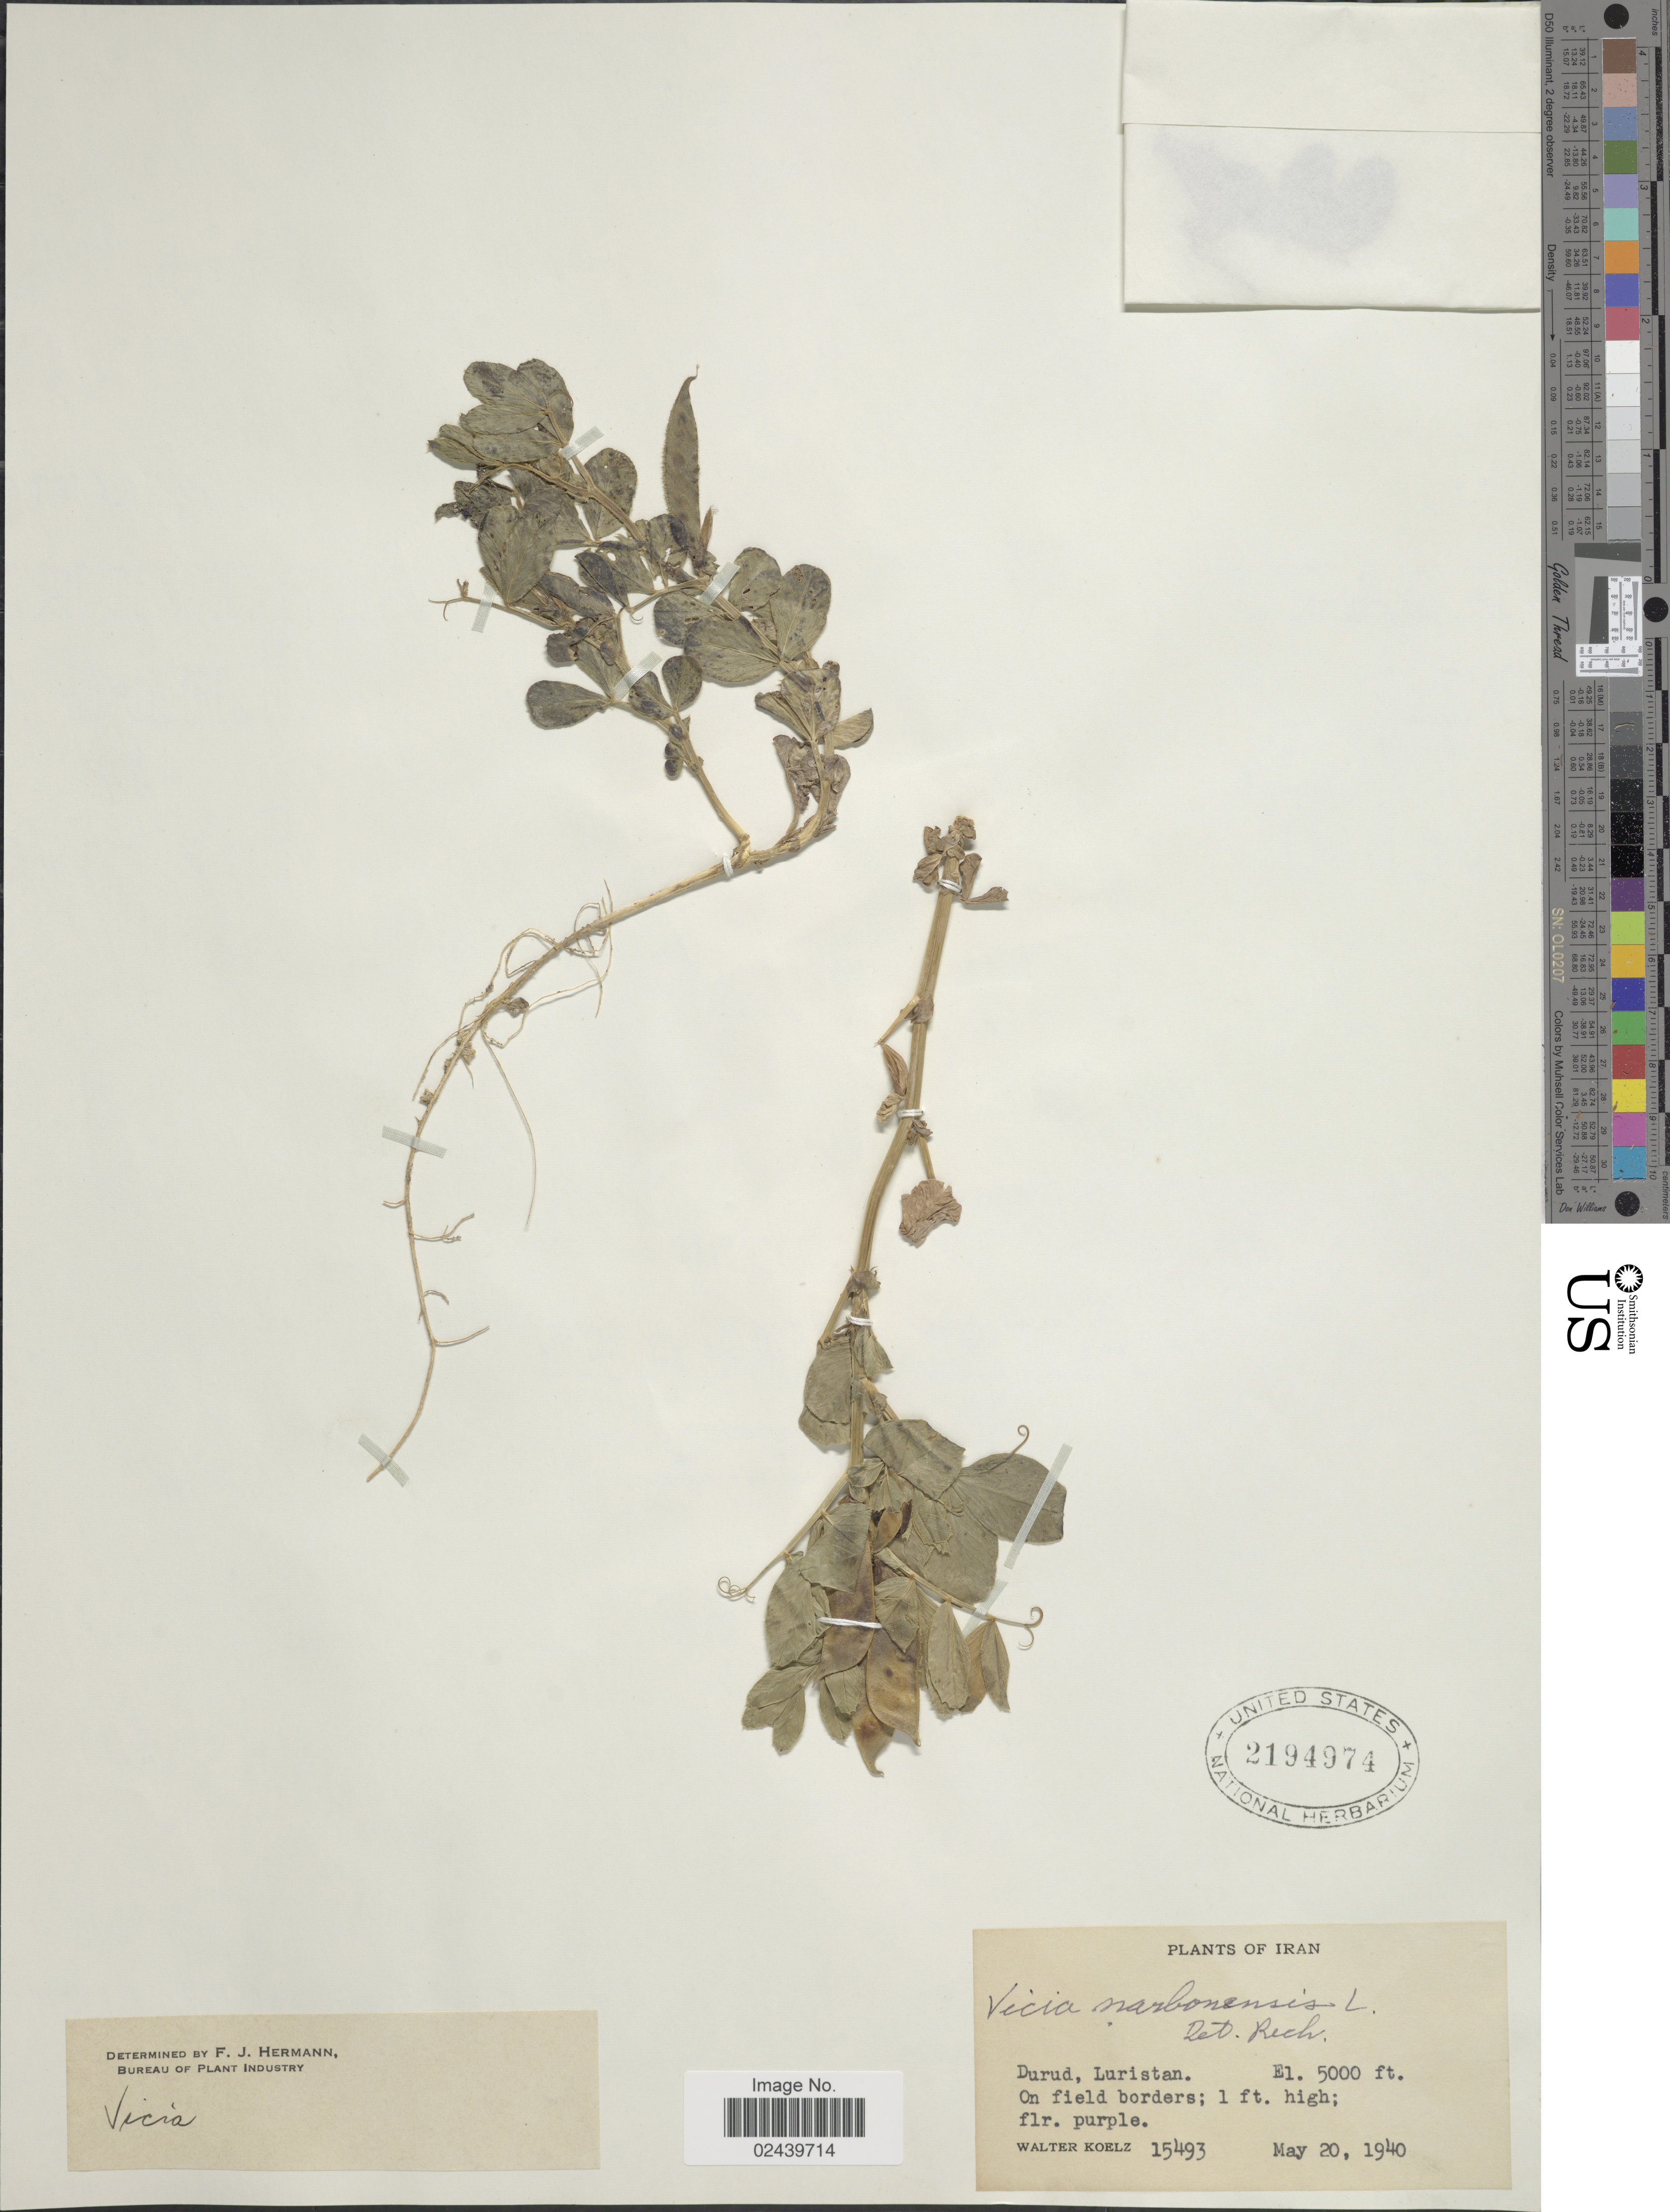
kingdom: Plantae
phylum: Tracheophyta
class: Magnoliopsida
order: Fabales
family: Fabaceae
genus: Vicia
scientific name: Vicia narbonensis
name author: L.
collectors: W. N. Koelz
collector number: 15493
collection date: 1940-05-20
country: Iran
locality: Durud, Luristan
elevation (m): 1524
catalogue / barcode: US 2194974